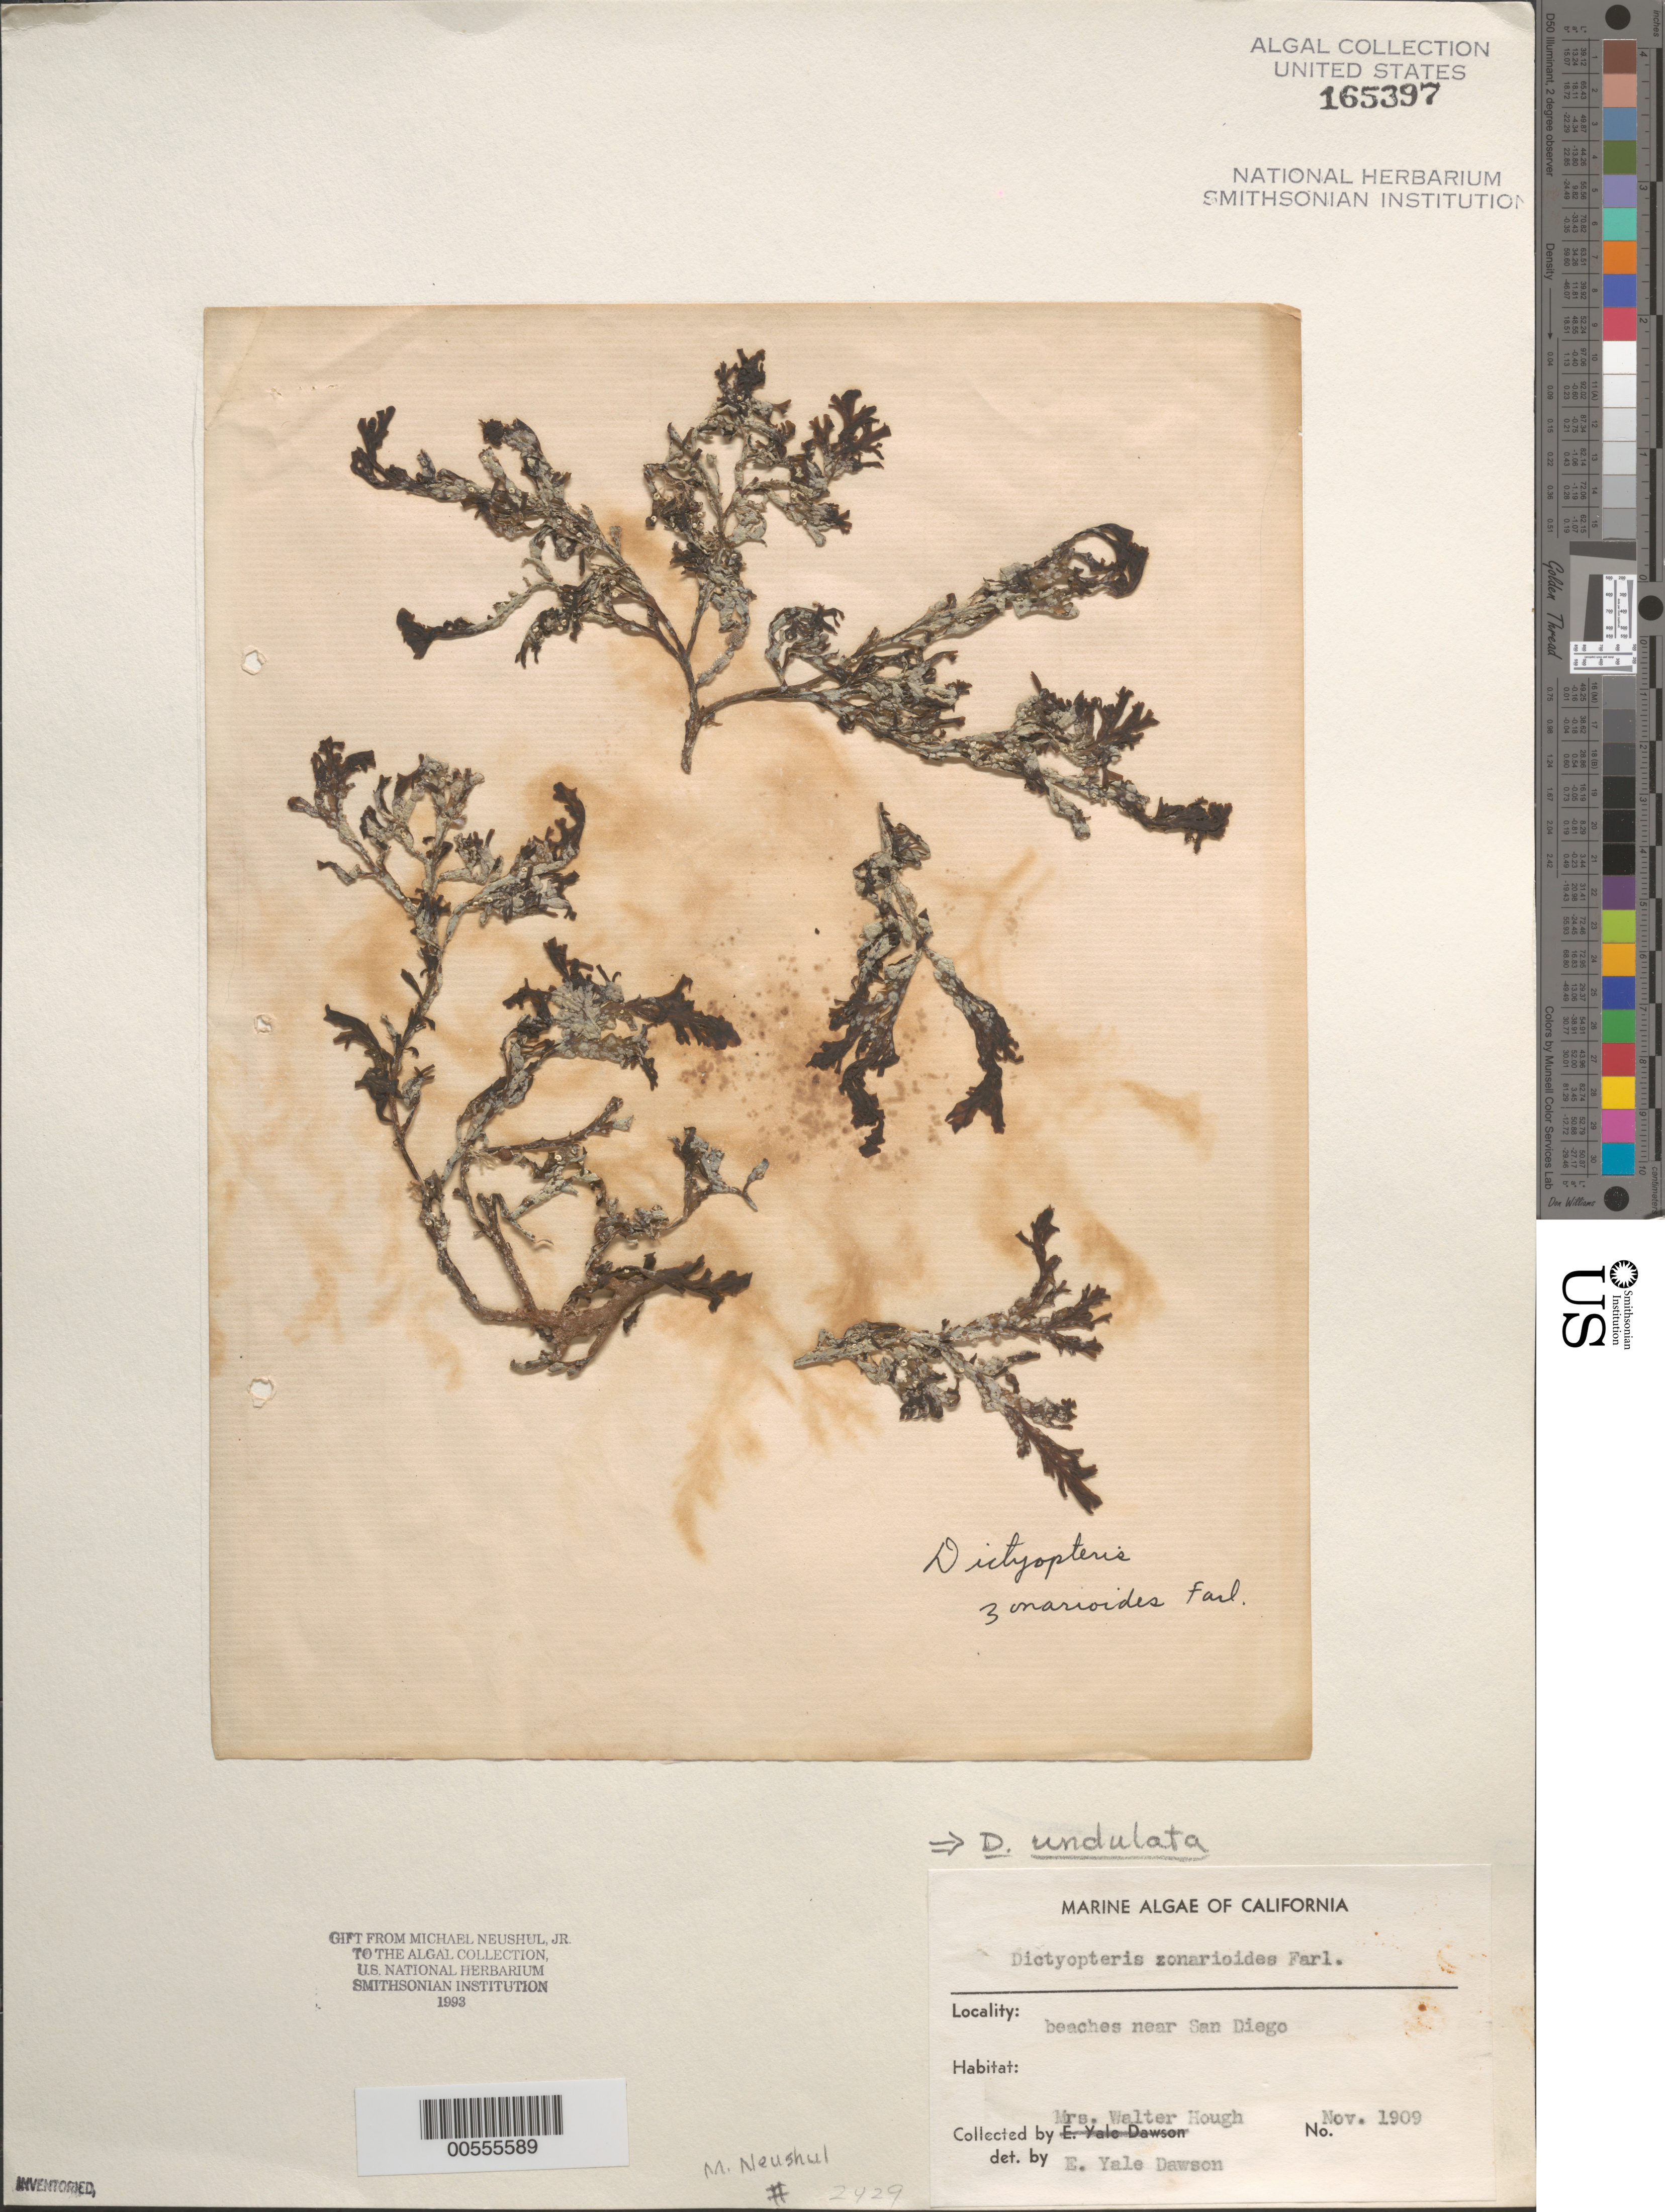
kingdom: Chromista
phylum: Ochrophyta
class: Phaeophyceae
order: Dictyotales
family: Dictyotaceae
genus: Dictyopteris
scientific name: Dictyopteris undulata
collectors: Mrs W. Hough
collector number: Neushul 2429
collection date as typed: Nov 1909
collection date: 1909-11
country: United States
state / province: California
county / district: San Diego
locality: Beaches near San Diego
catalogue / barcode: US 165397